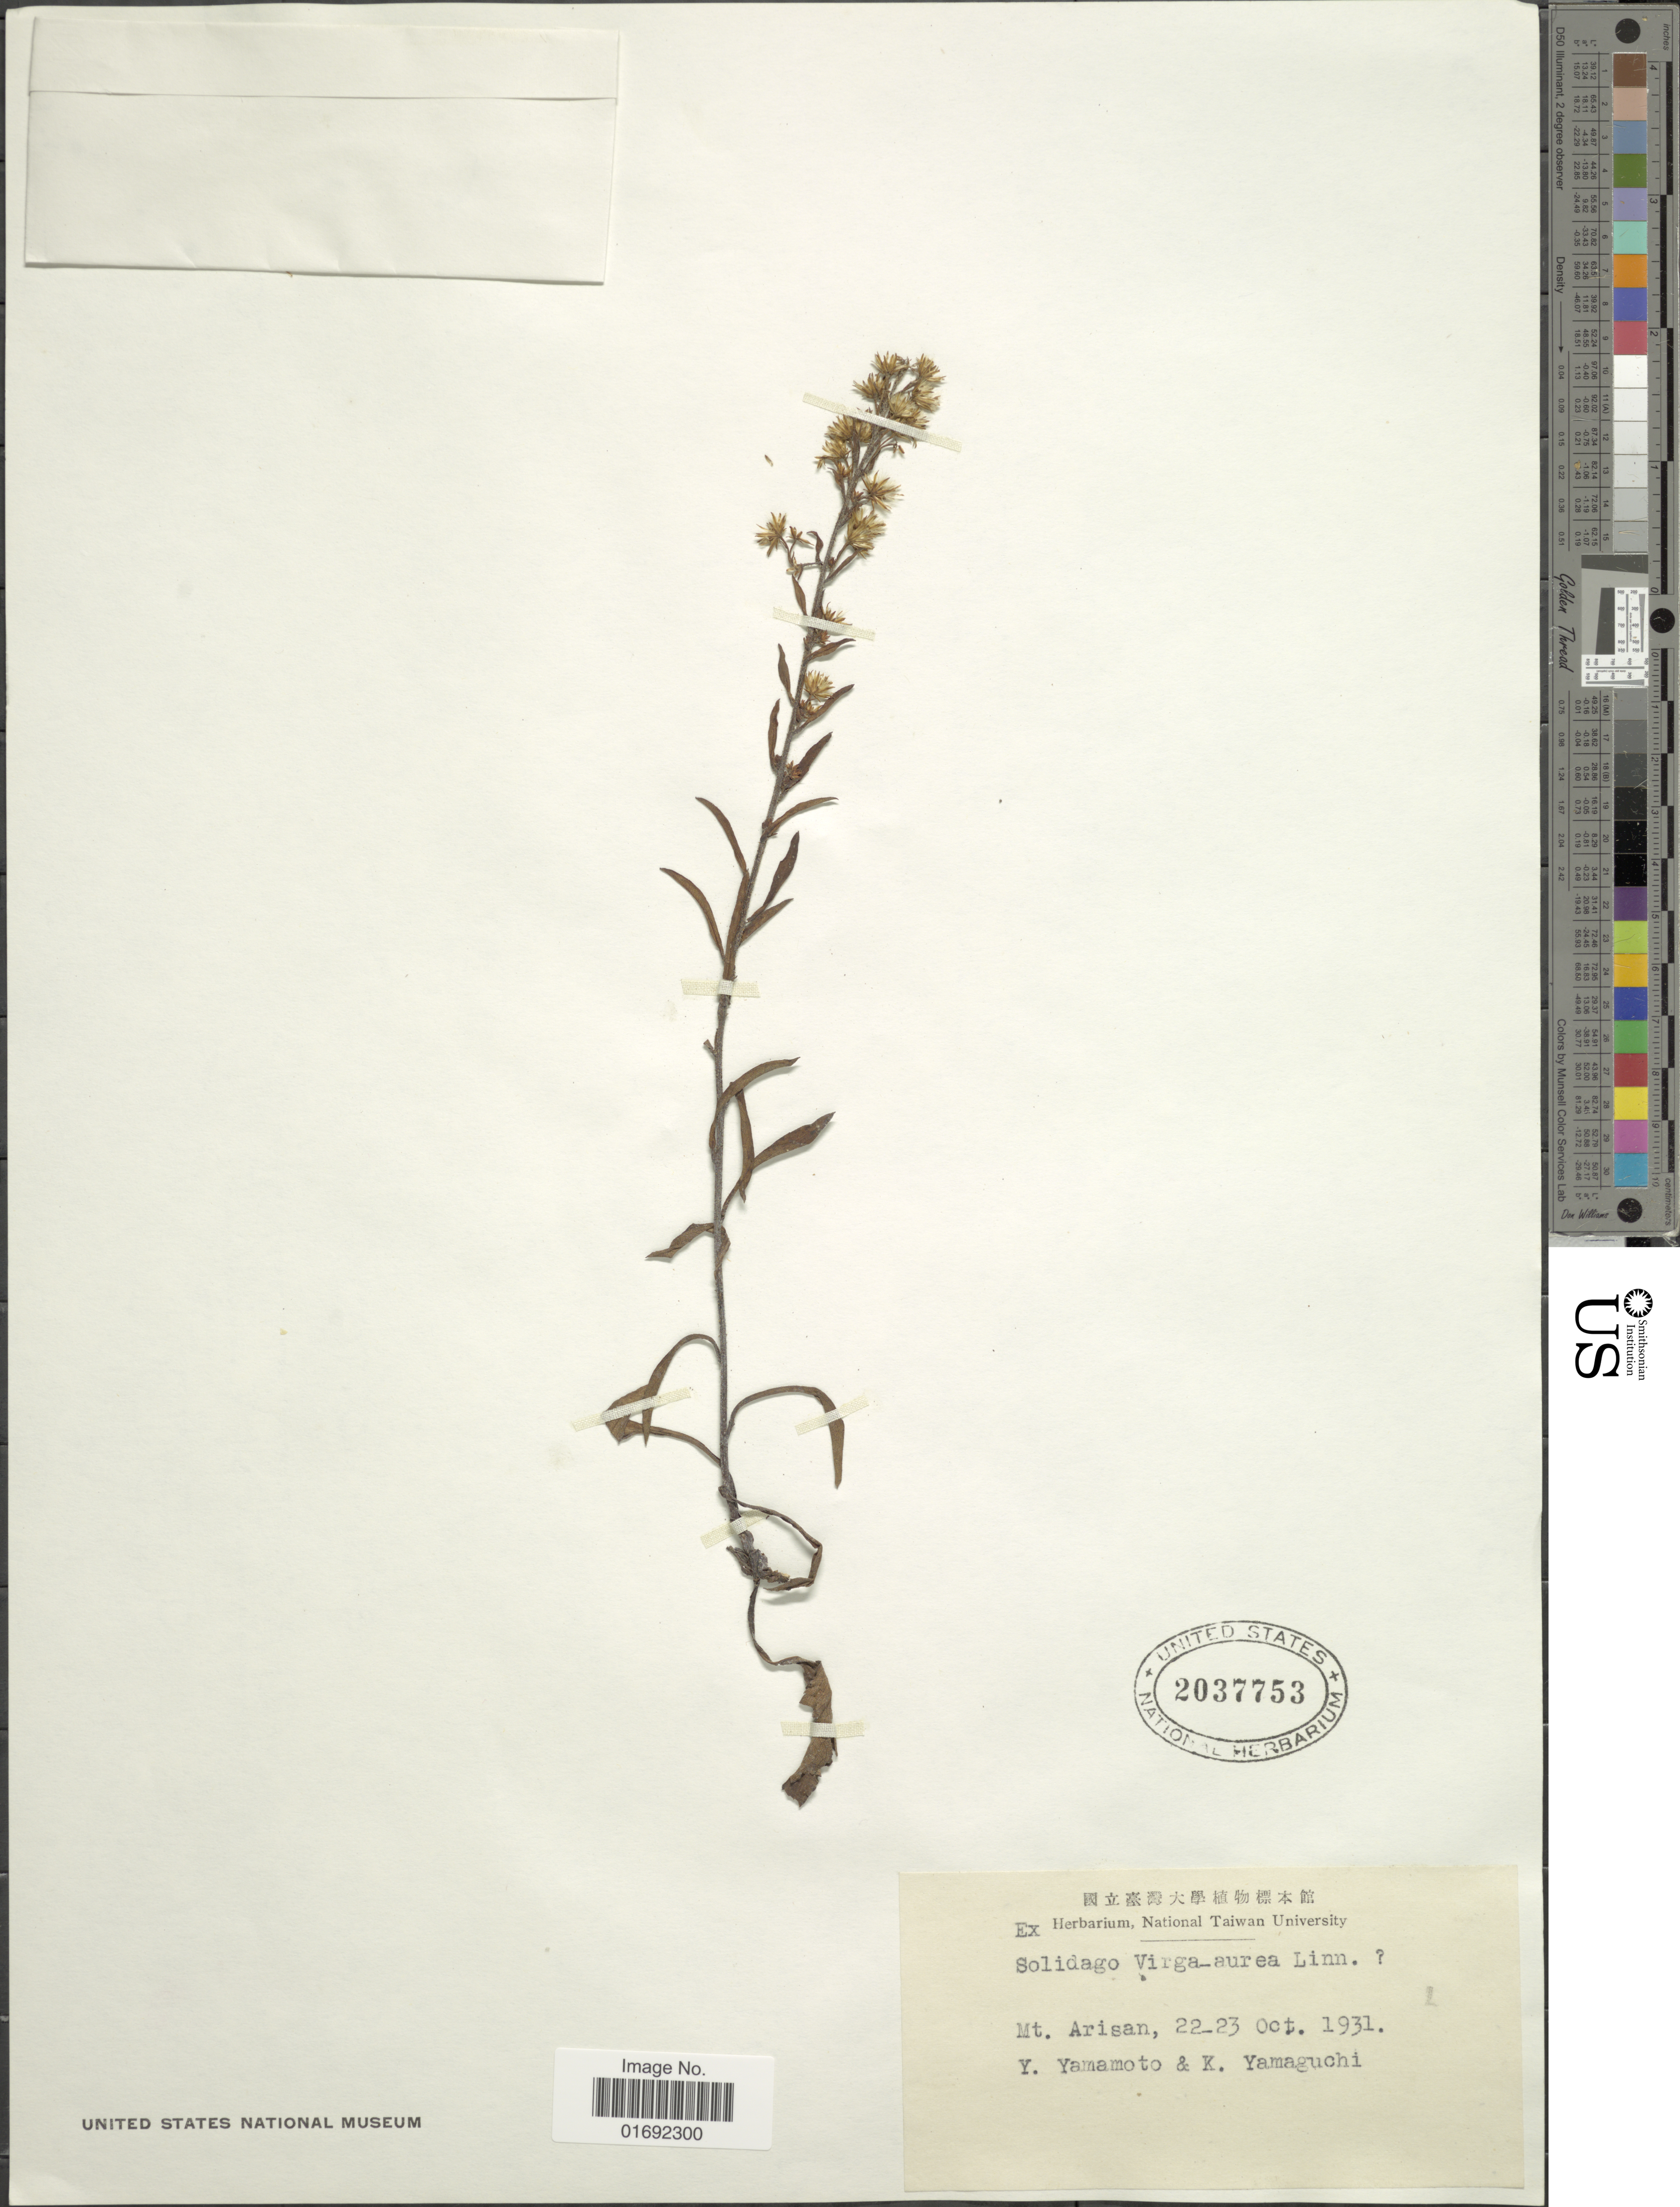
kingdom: Plantae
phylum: Tracheophyta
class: Magnoliopsida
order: Asterales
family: Asteraceae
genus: Solidago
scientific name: Solidago virgaurea var. asiatica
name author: Nakai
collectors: Y. Yamamoto & K. Yamaguchi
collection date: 1931-10-22/1931-10-23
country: Taiwan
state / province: Nantou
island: Taiwan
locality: Mt. Arisan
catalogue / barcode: US 2037753